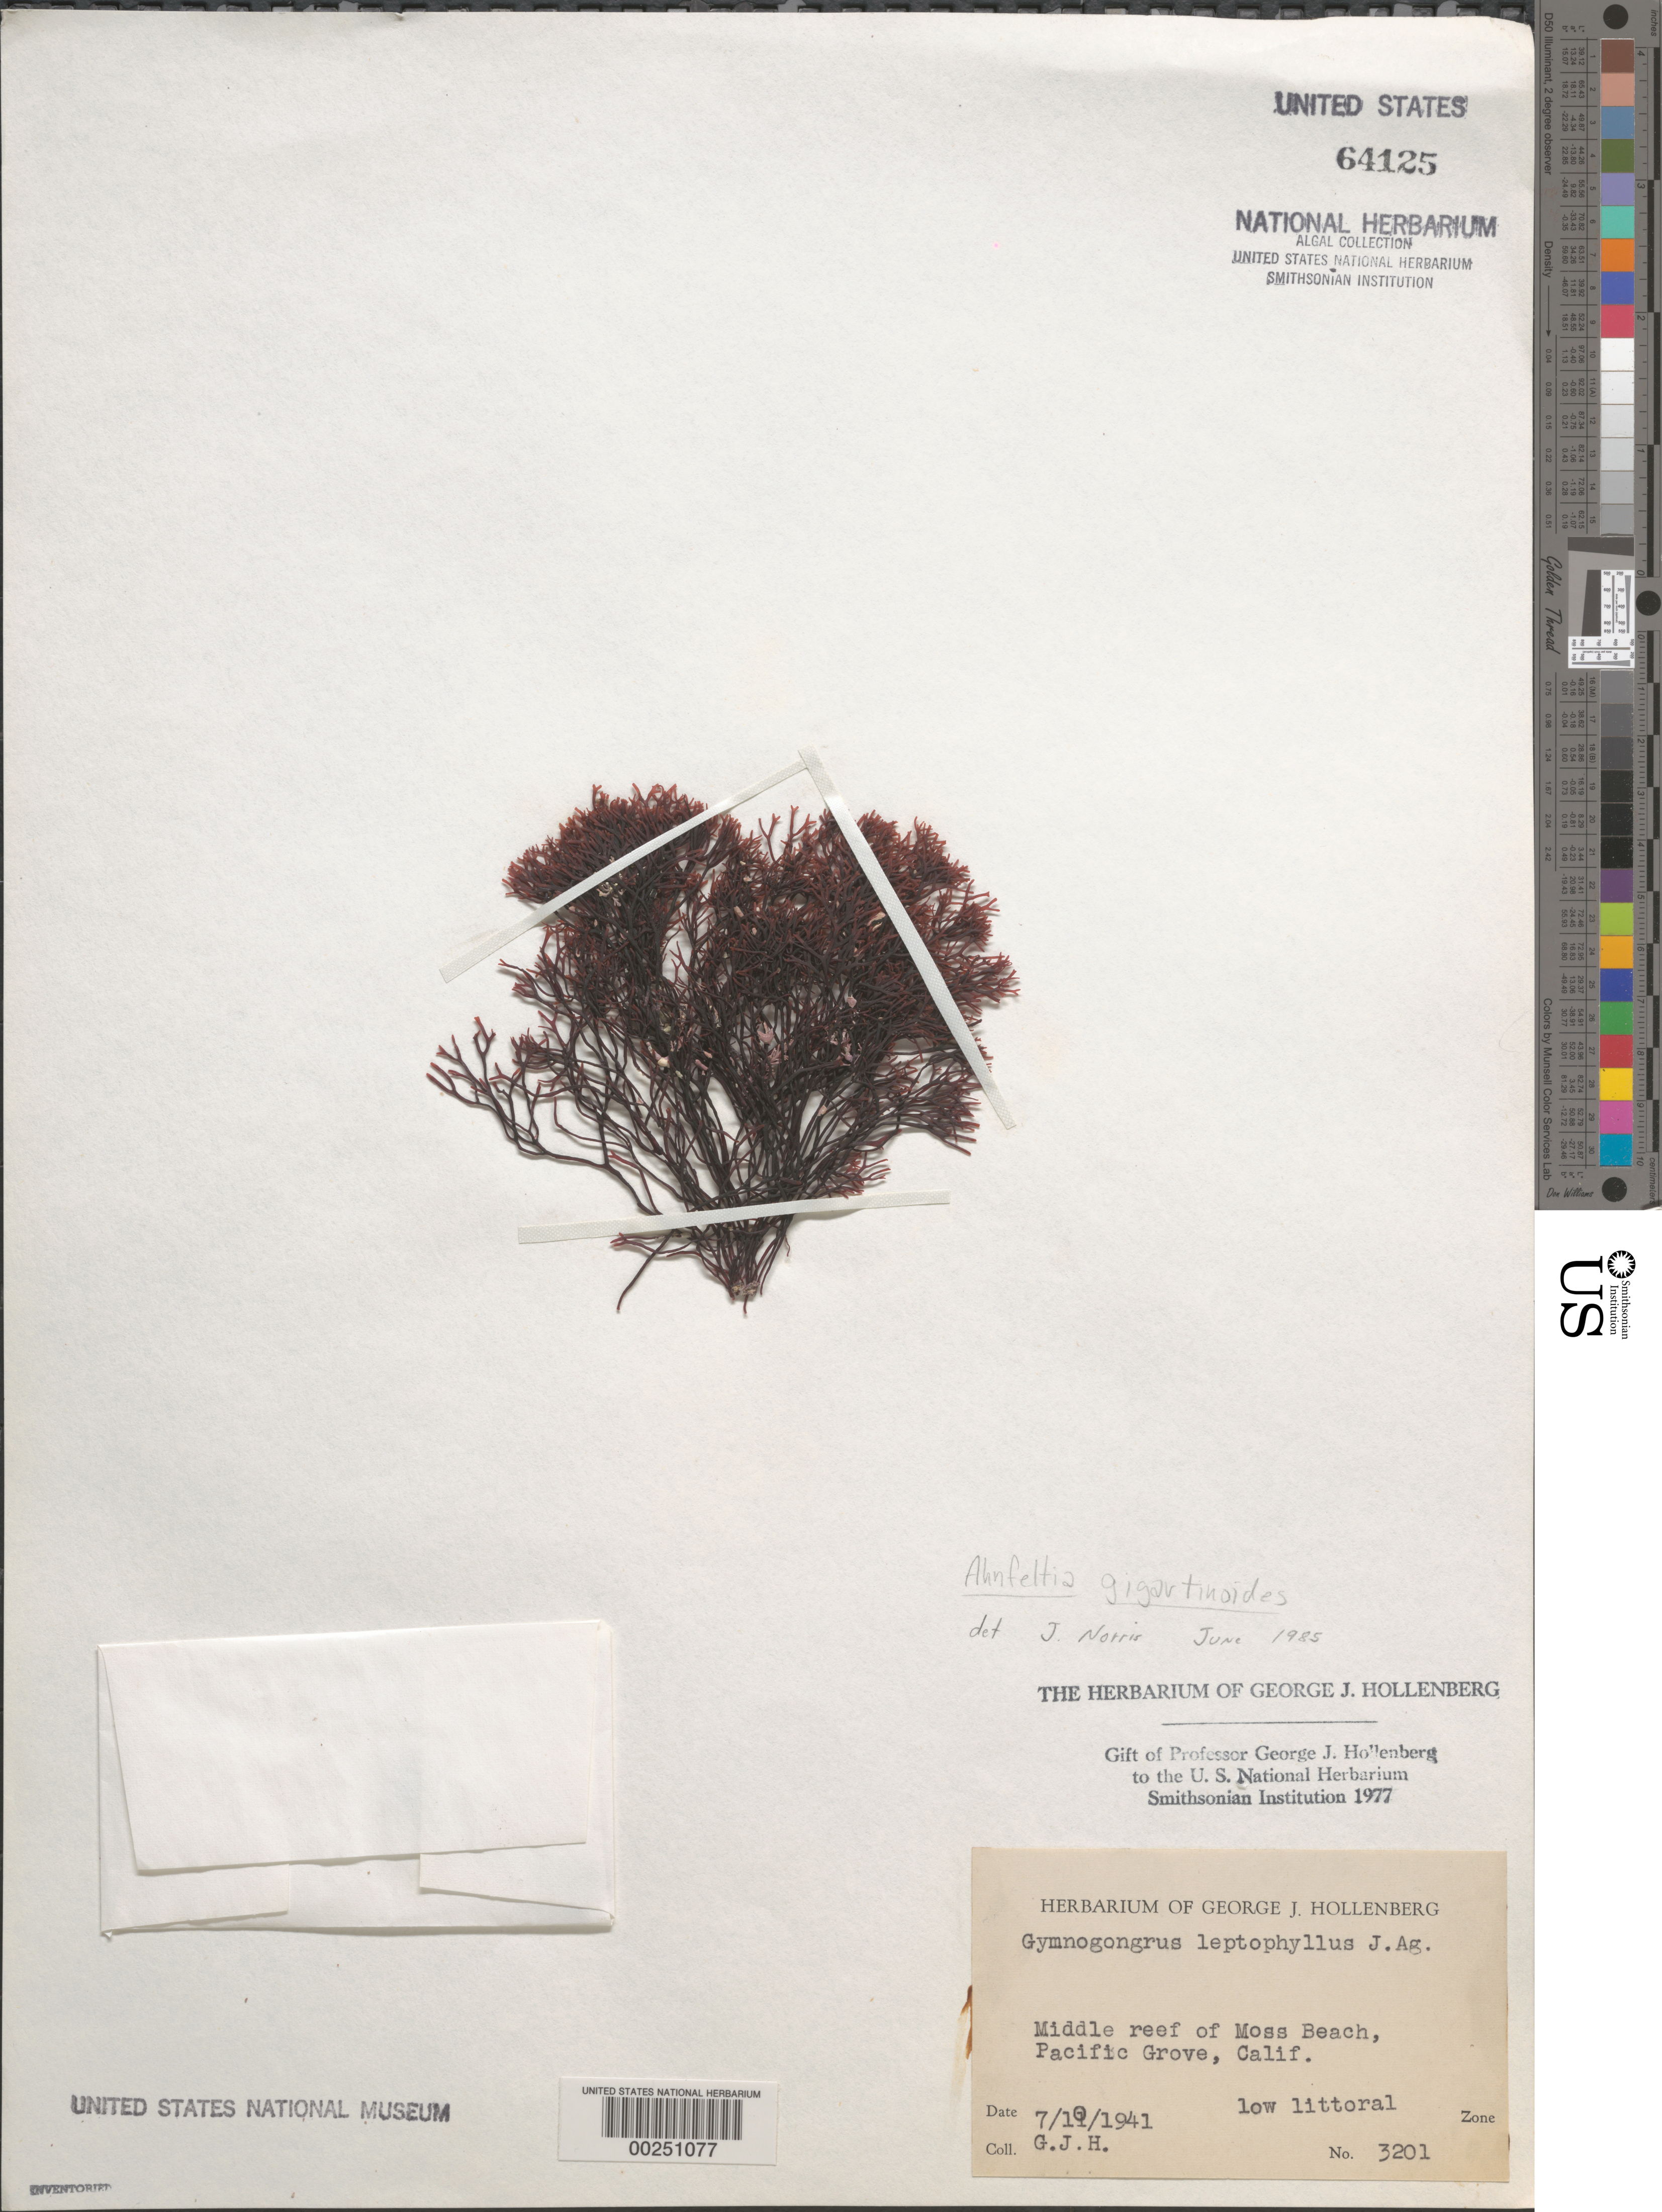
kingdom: Plantae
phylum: Rhodophyta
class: Florideophyceae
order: Ahnfeltiales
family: Ahnfeltiaceae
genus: Ahnfeltia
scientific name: Ahnfeltia gigartinoides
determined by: Norris, James N.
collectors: G. Hollenberg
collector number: GJH 3201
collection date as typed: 10 Jul 1941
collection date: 1941-07-10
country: United States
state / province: California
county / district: Monterey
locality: Middle reef of Moss Beach, Pacific Grove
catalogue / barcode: US 64125